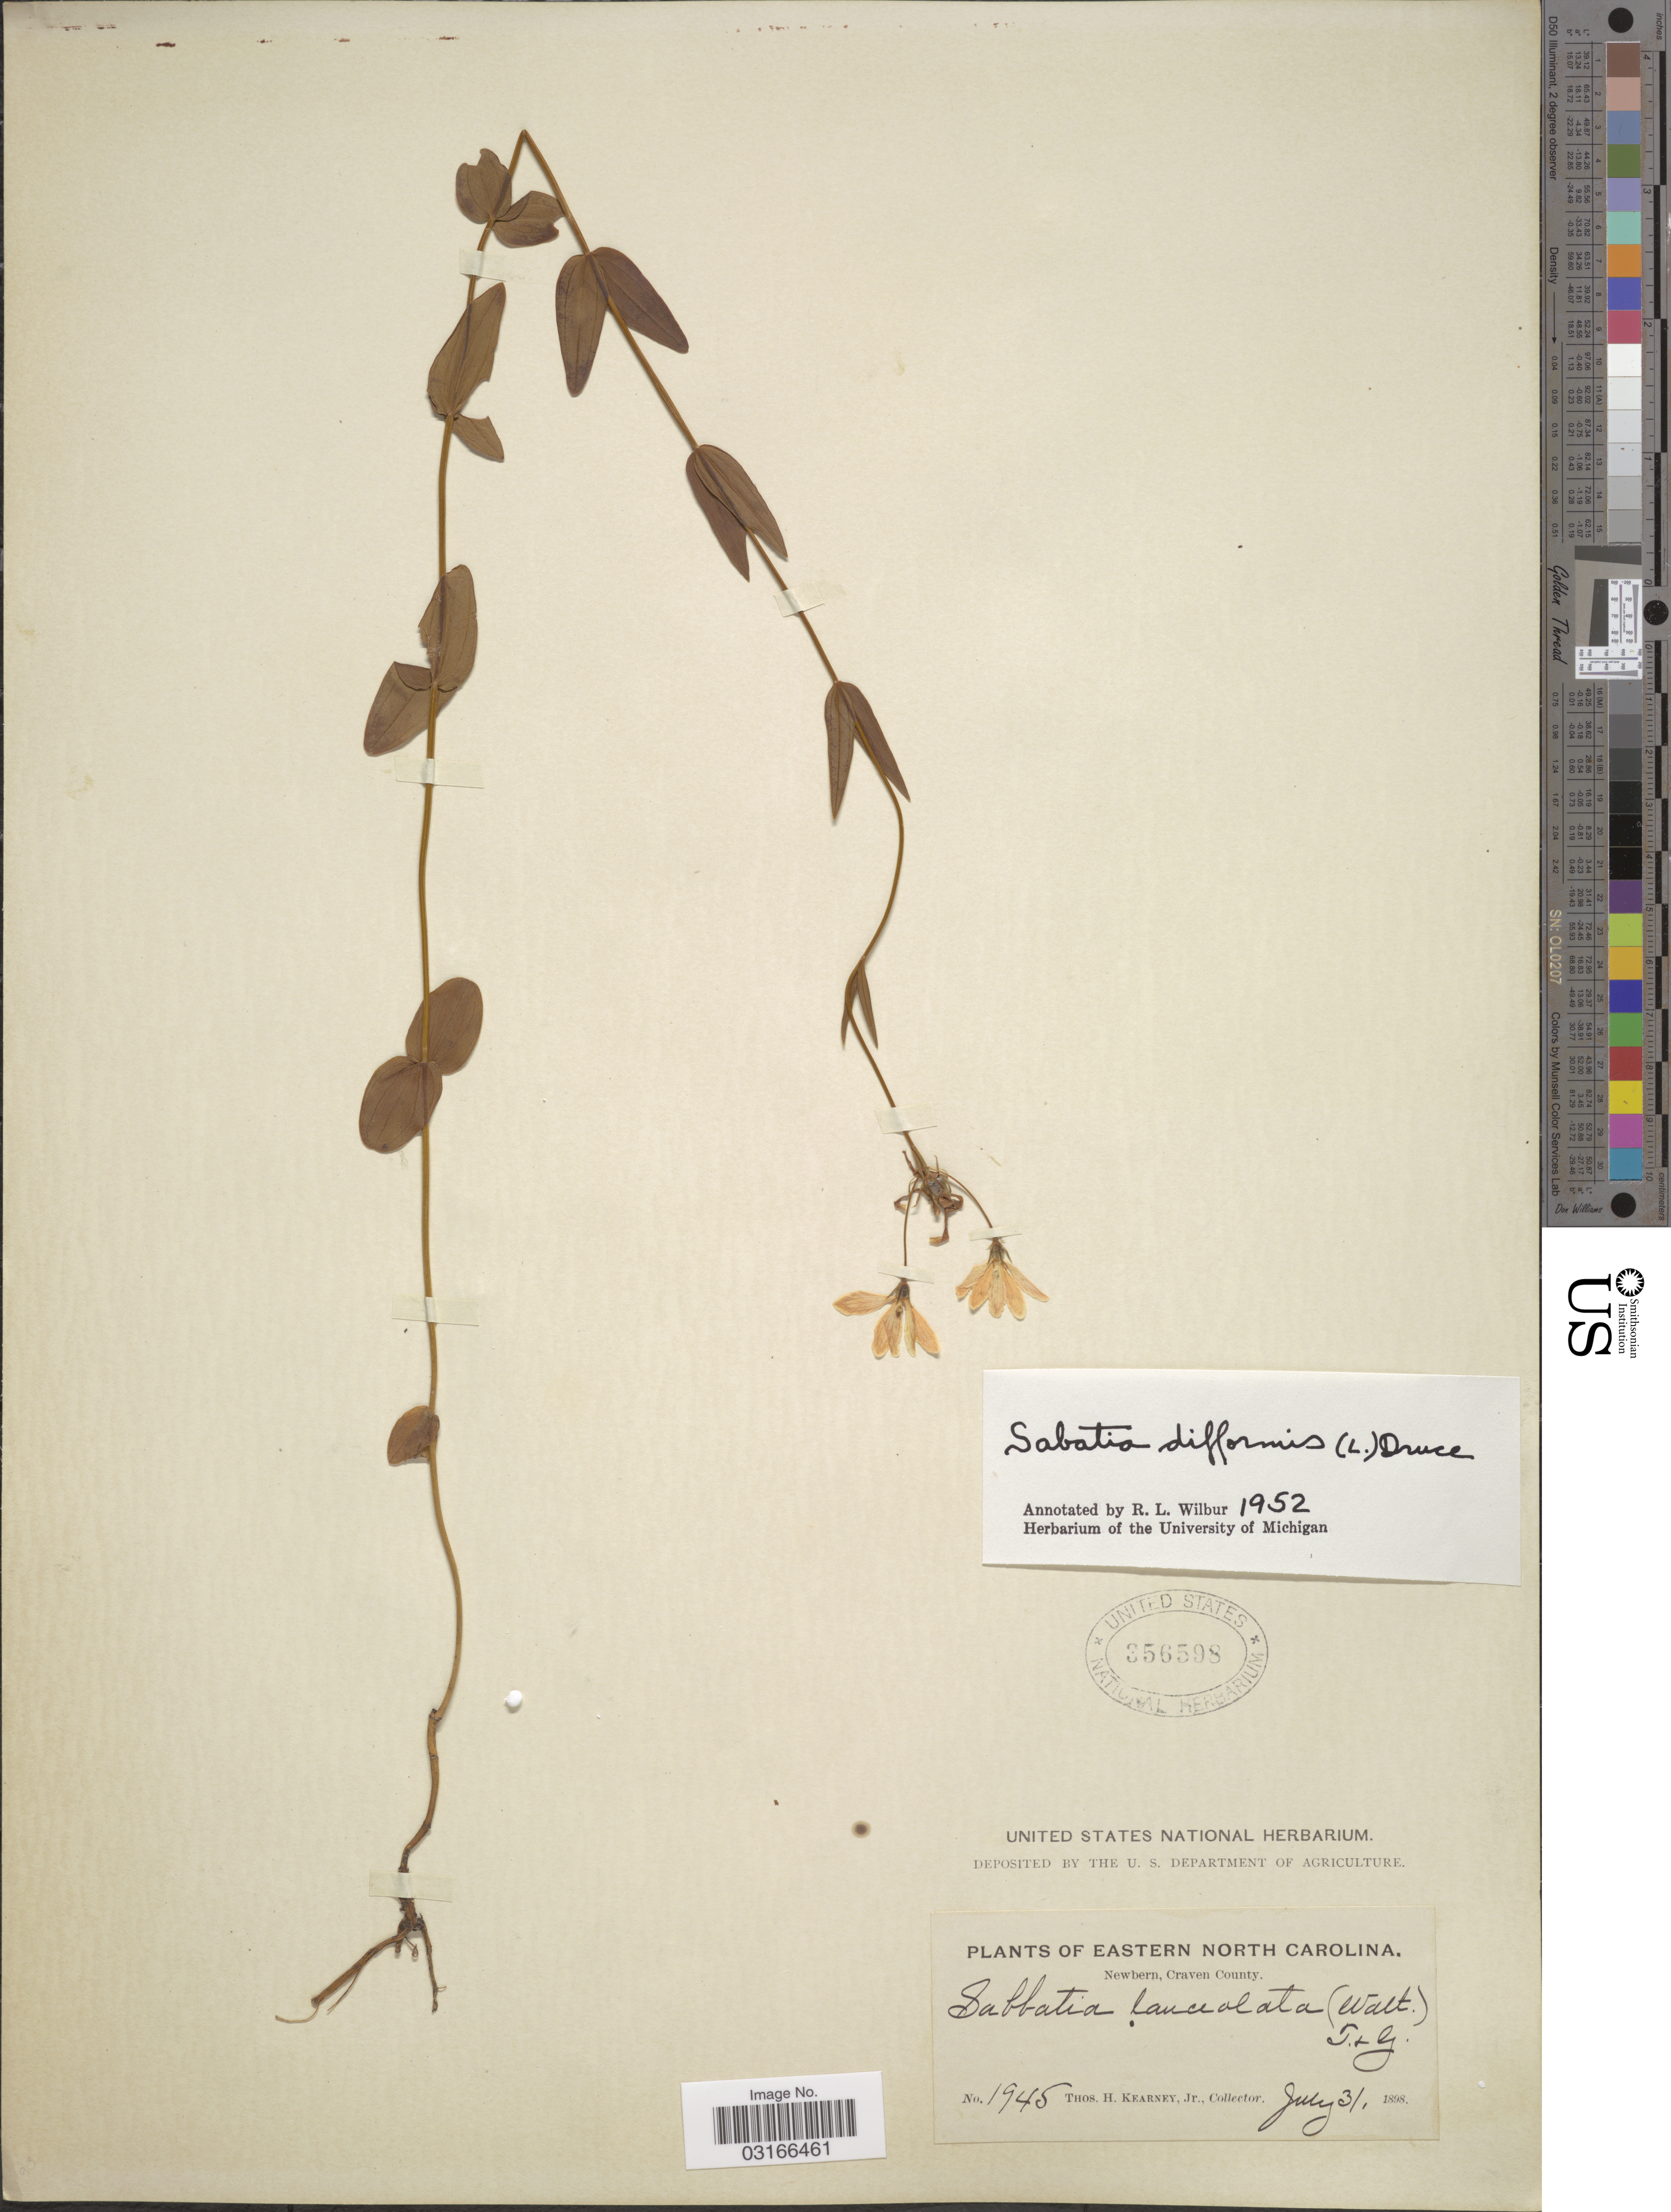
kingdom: Plantae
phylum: Tracheophyta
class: Magnoliopsida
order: Gentianales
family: Gentianaceae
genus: Sabatia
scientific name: Sabatia difformis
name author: (L.) Druce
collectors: T. H. Kearney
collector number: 1945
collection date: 1898-07-31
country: United States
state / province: North Carolina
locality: Eastern North Carolina. Newberm, Craven County.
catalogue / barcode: US 356598